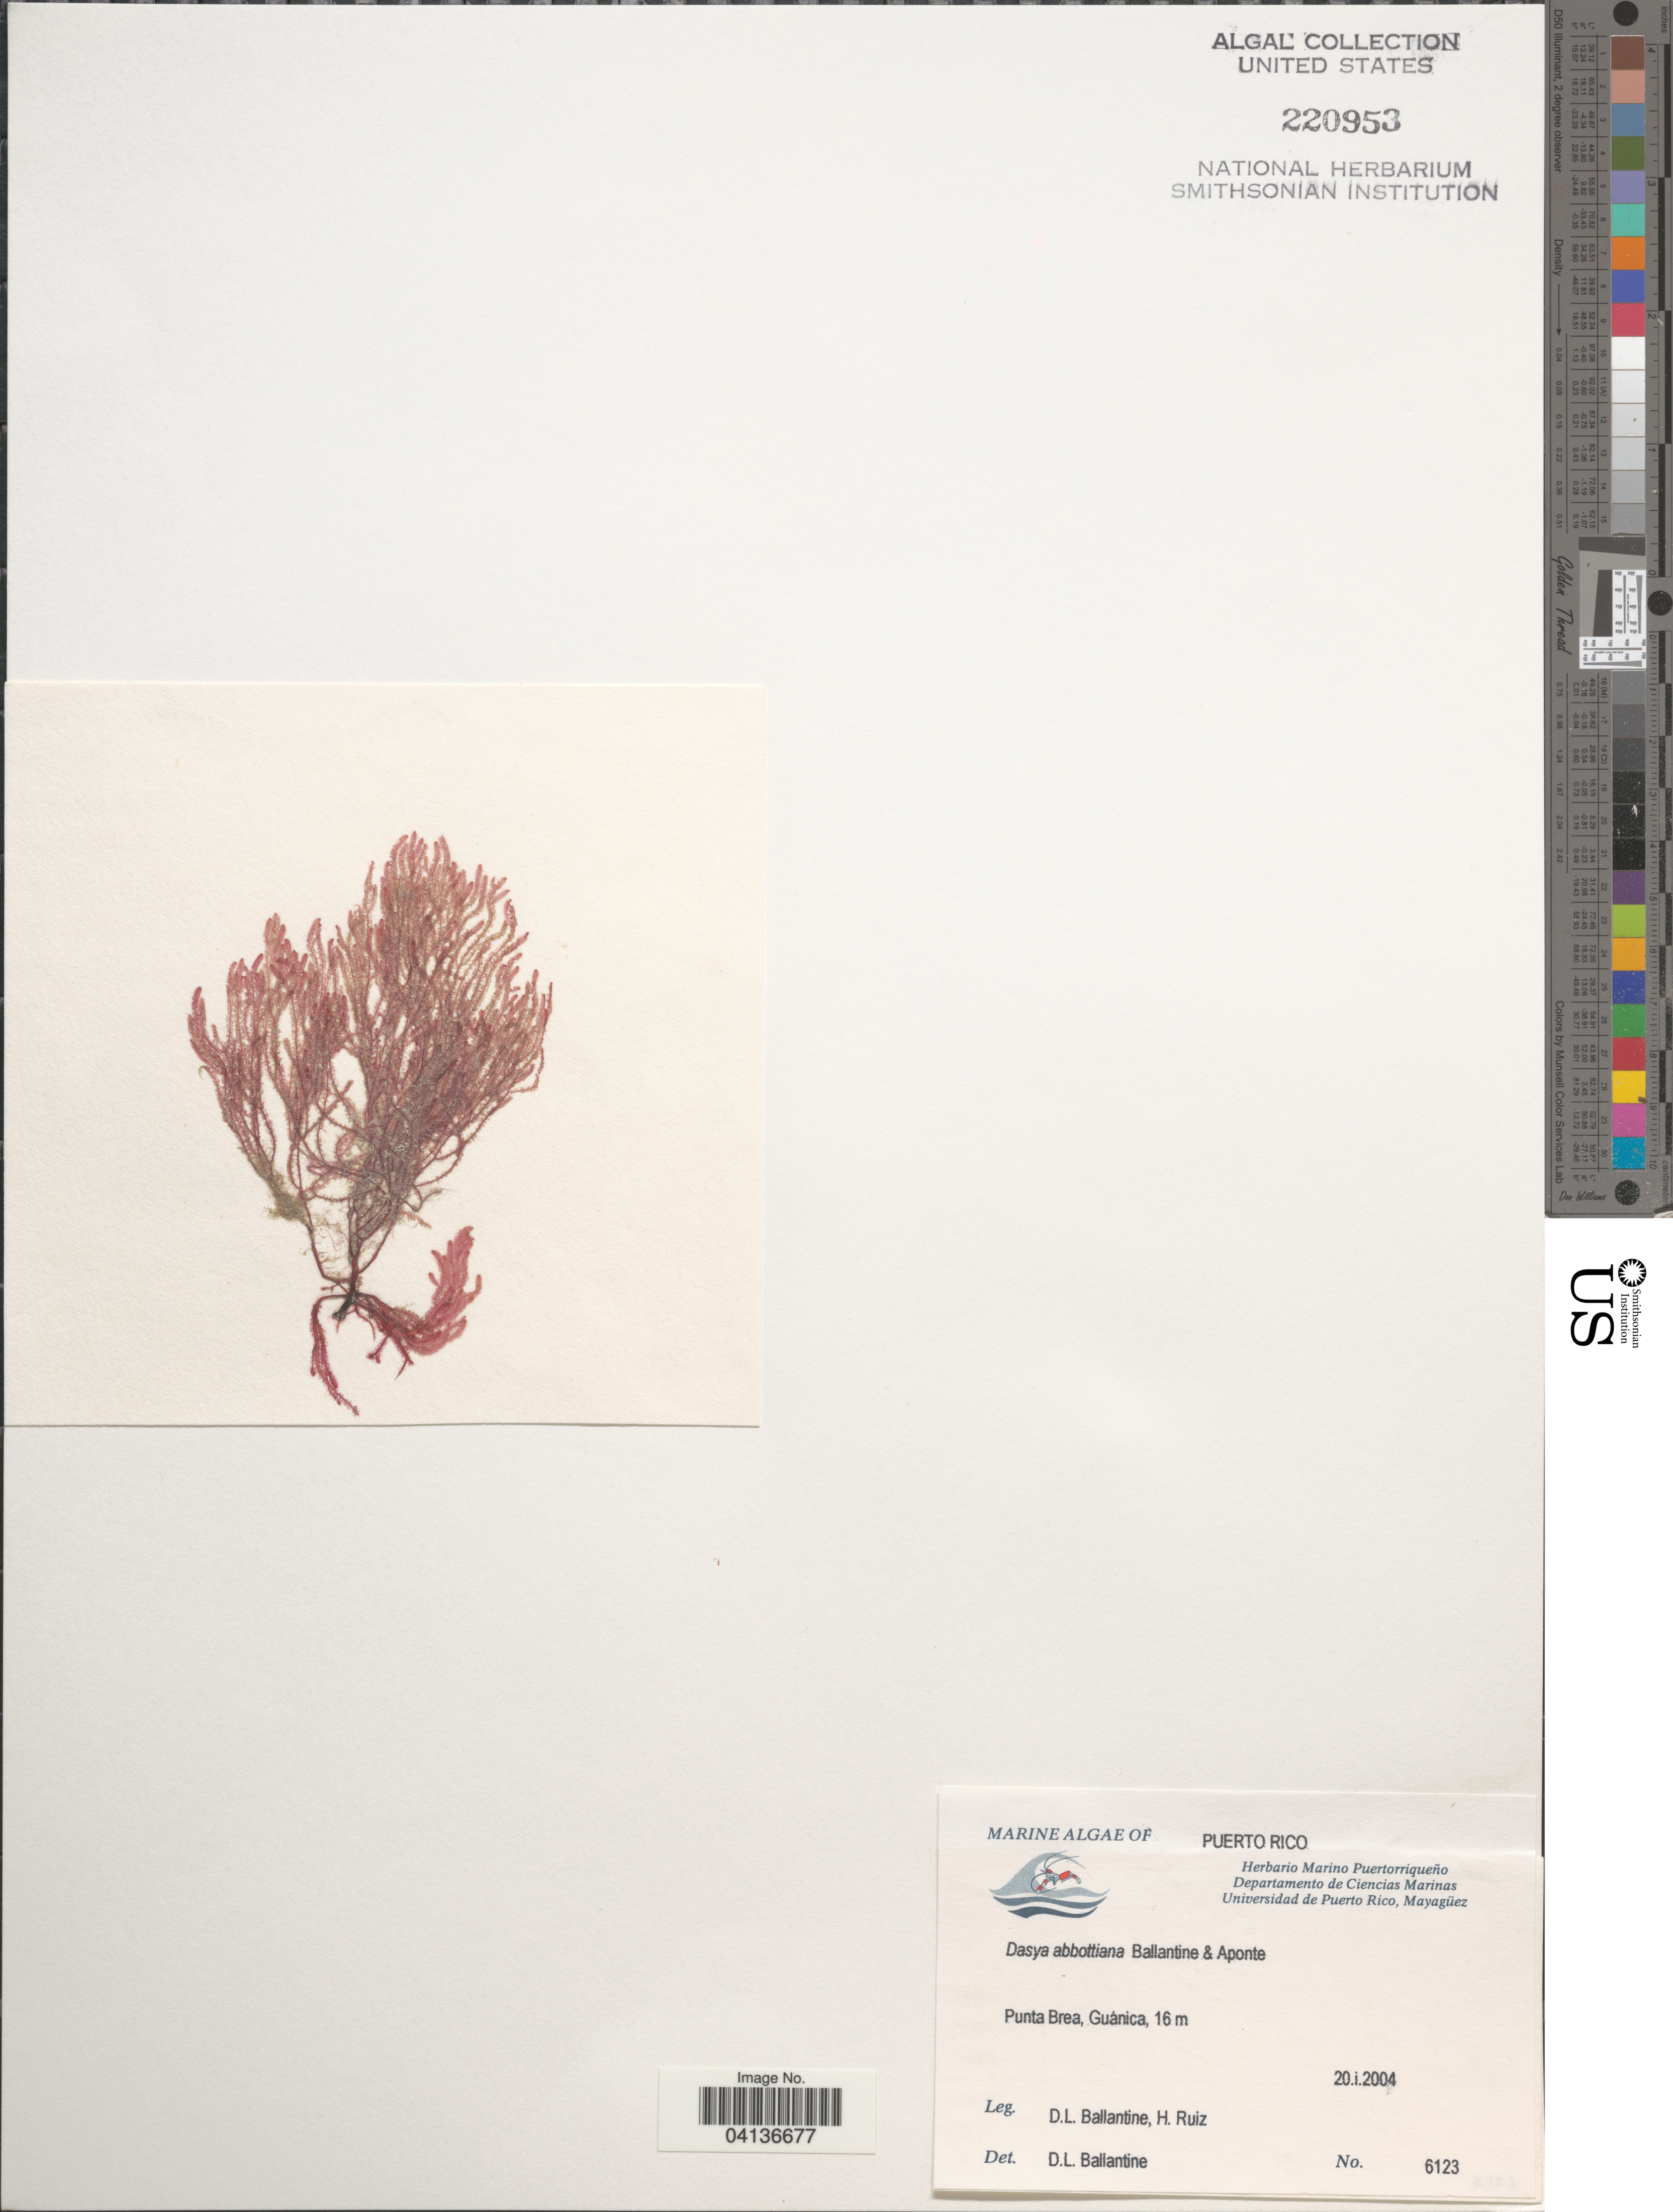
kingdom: Plantae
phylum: Rhodophyta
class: Florideophyceae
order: Ceramiales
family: Dasyaceae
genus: Dasya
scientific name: Dasya abbottiana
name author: D.L. Ballant. & N.E.Aponte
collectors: D.L. Ballantine & H. Ruiz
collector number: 6123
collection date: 2004-01-20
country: Puerto Rico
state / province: Guánica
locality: Punta Brea.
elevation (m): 16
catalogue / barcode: US 220953